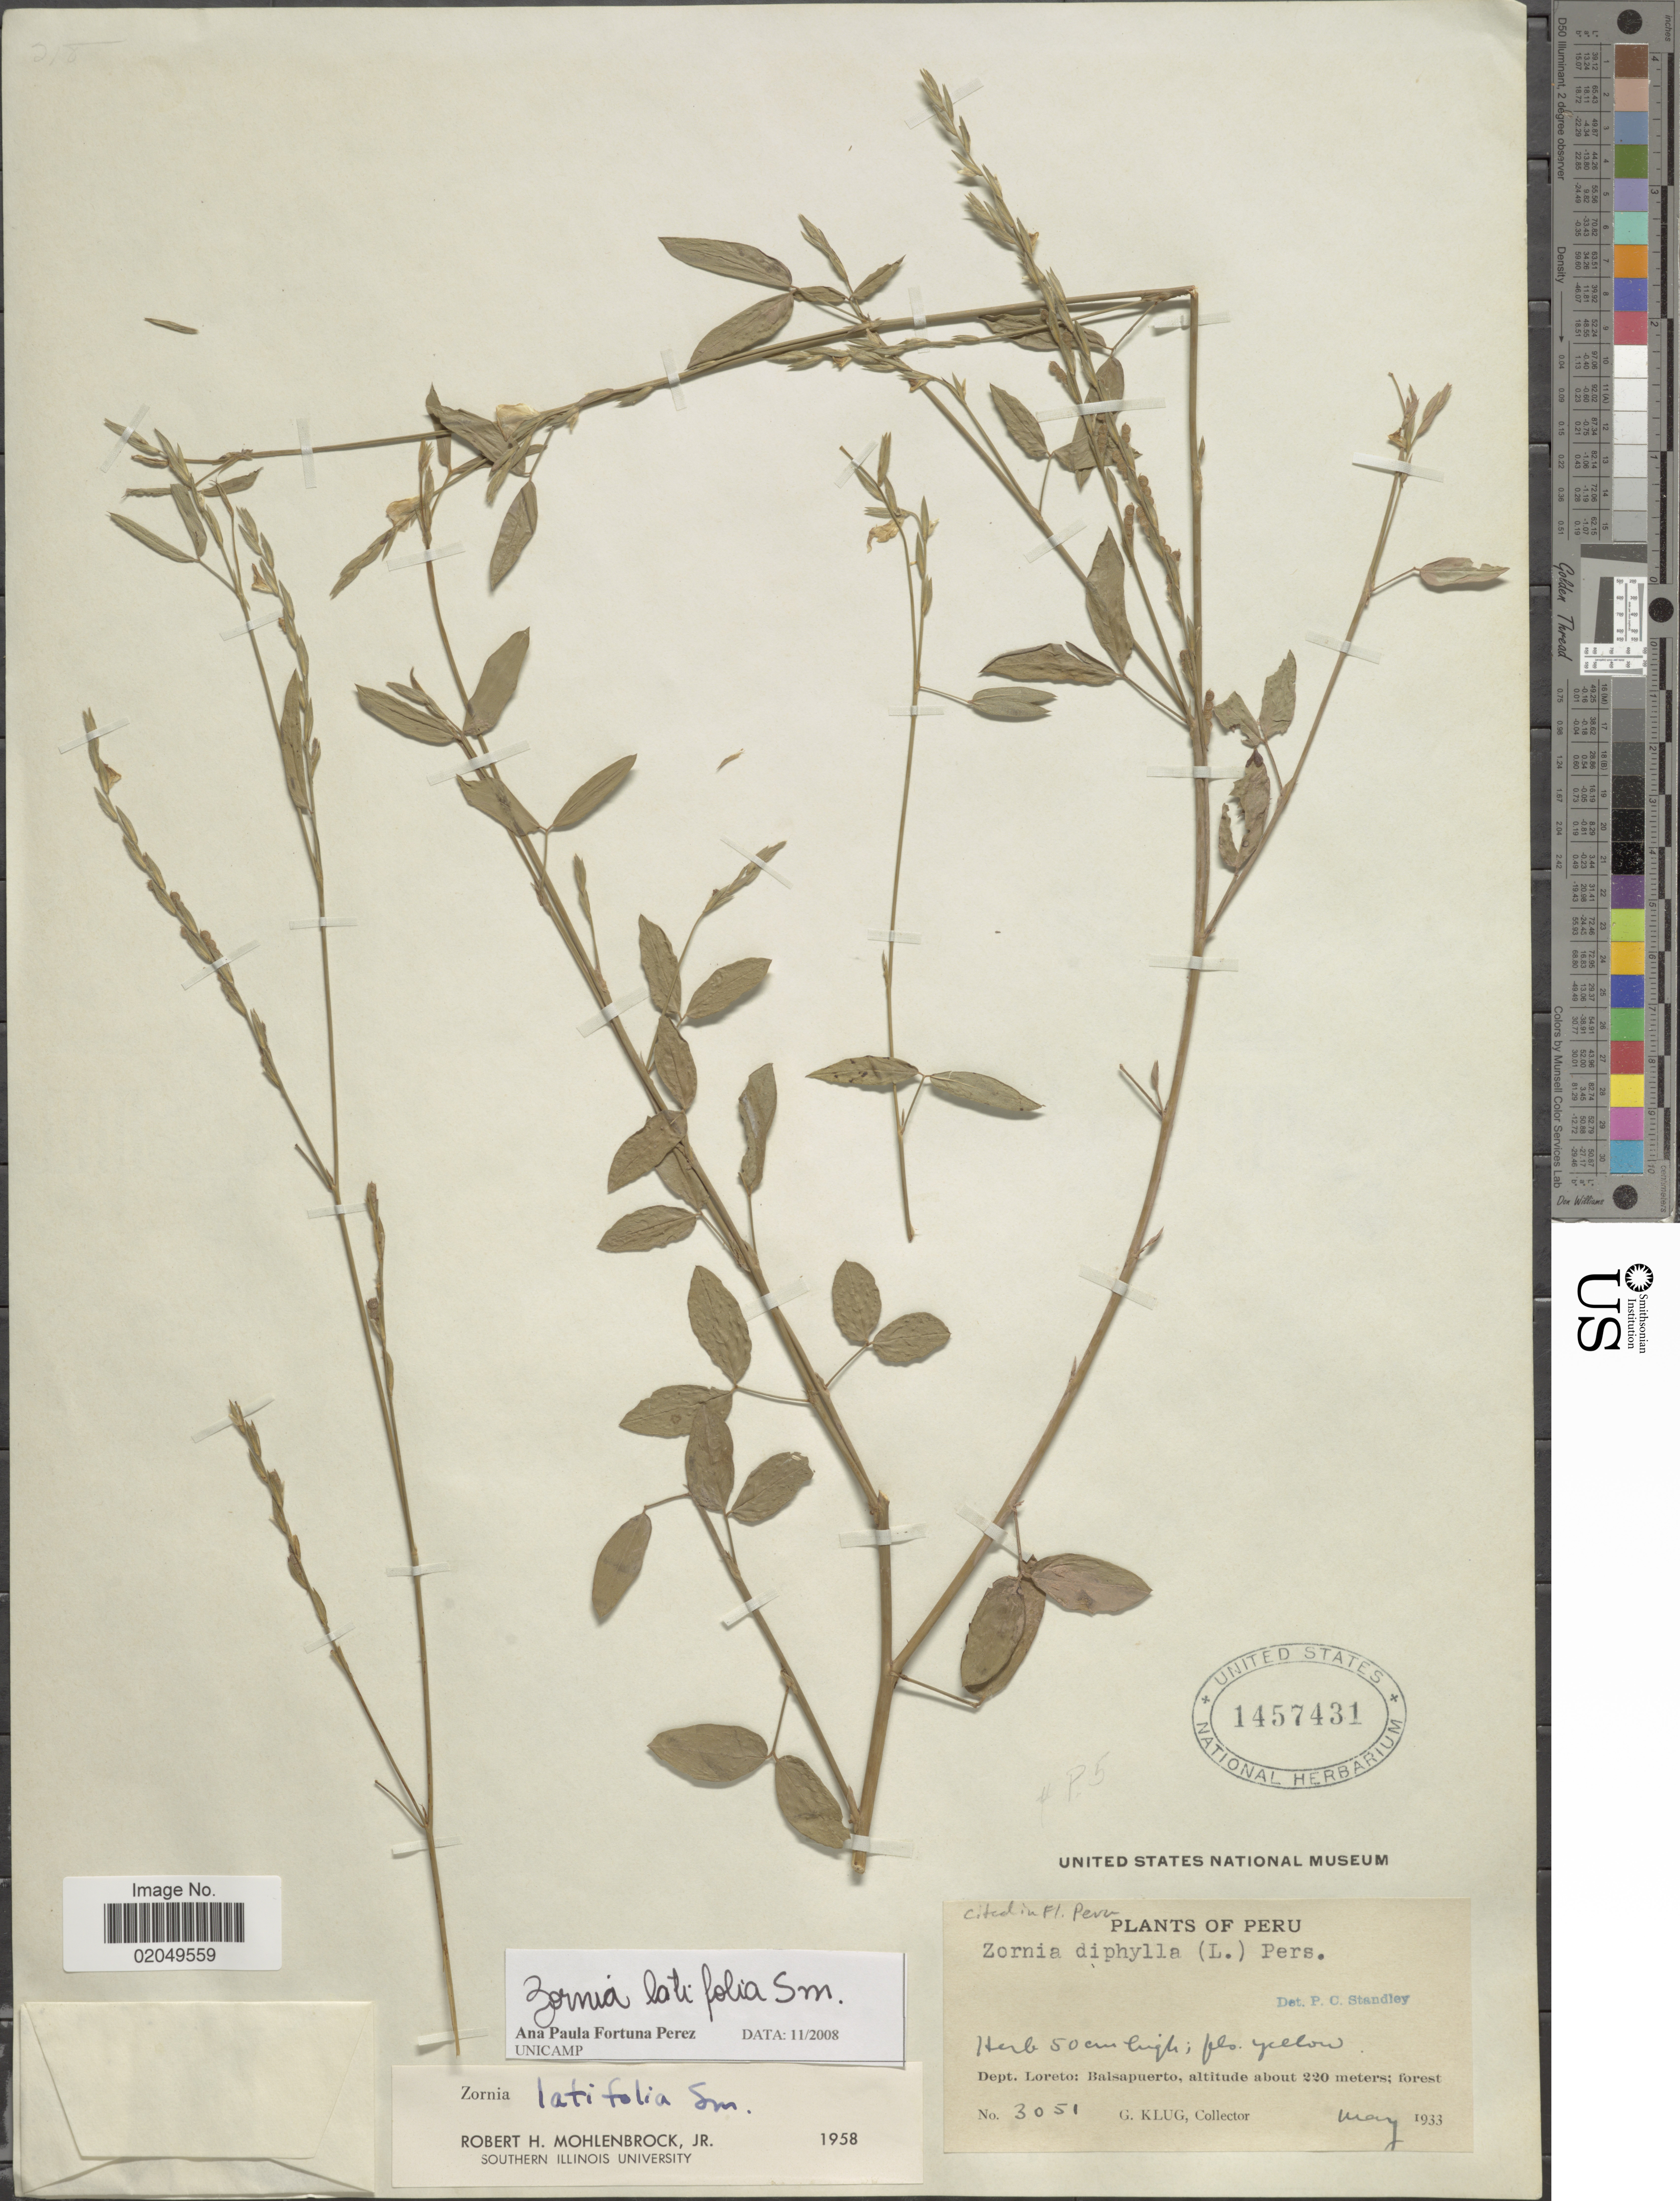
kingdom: Plantae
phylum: Tracheophyta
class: Magnoliopsida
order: Fabales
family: Fabaceae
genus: Zornia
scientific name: Zornia latifolia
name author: Sm.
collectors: G. Klug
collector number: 3051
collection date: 1933-05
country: Peru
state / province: Loreto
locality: Balsapuerto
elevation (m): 220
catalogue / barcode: US 1457431